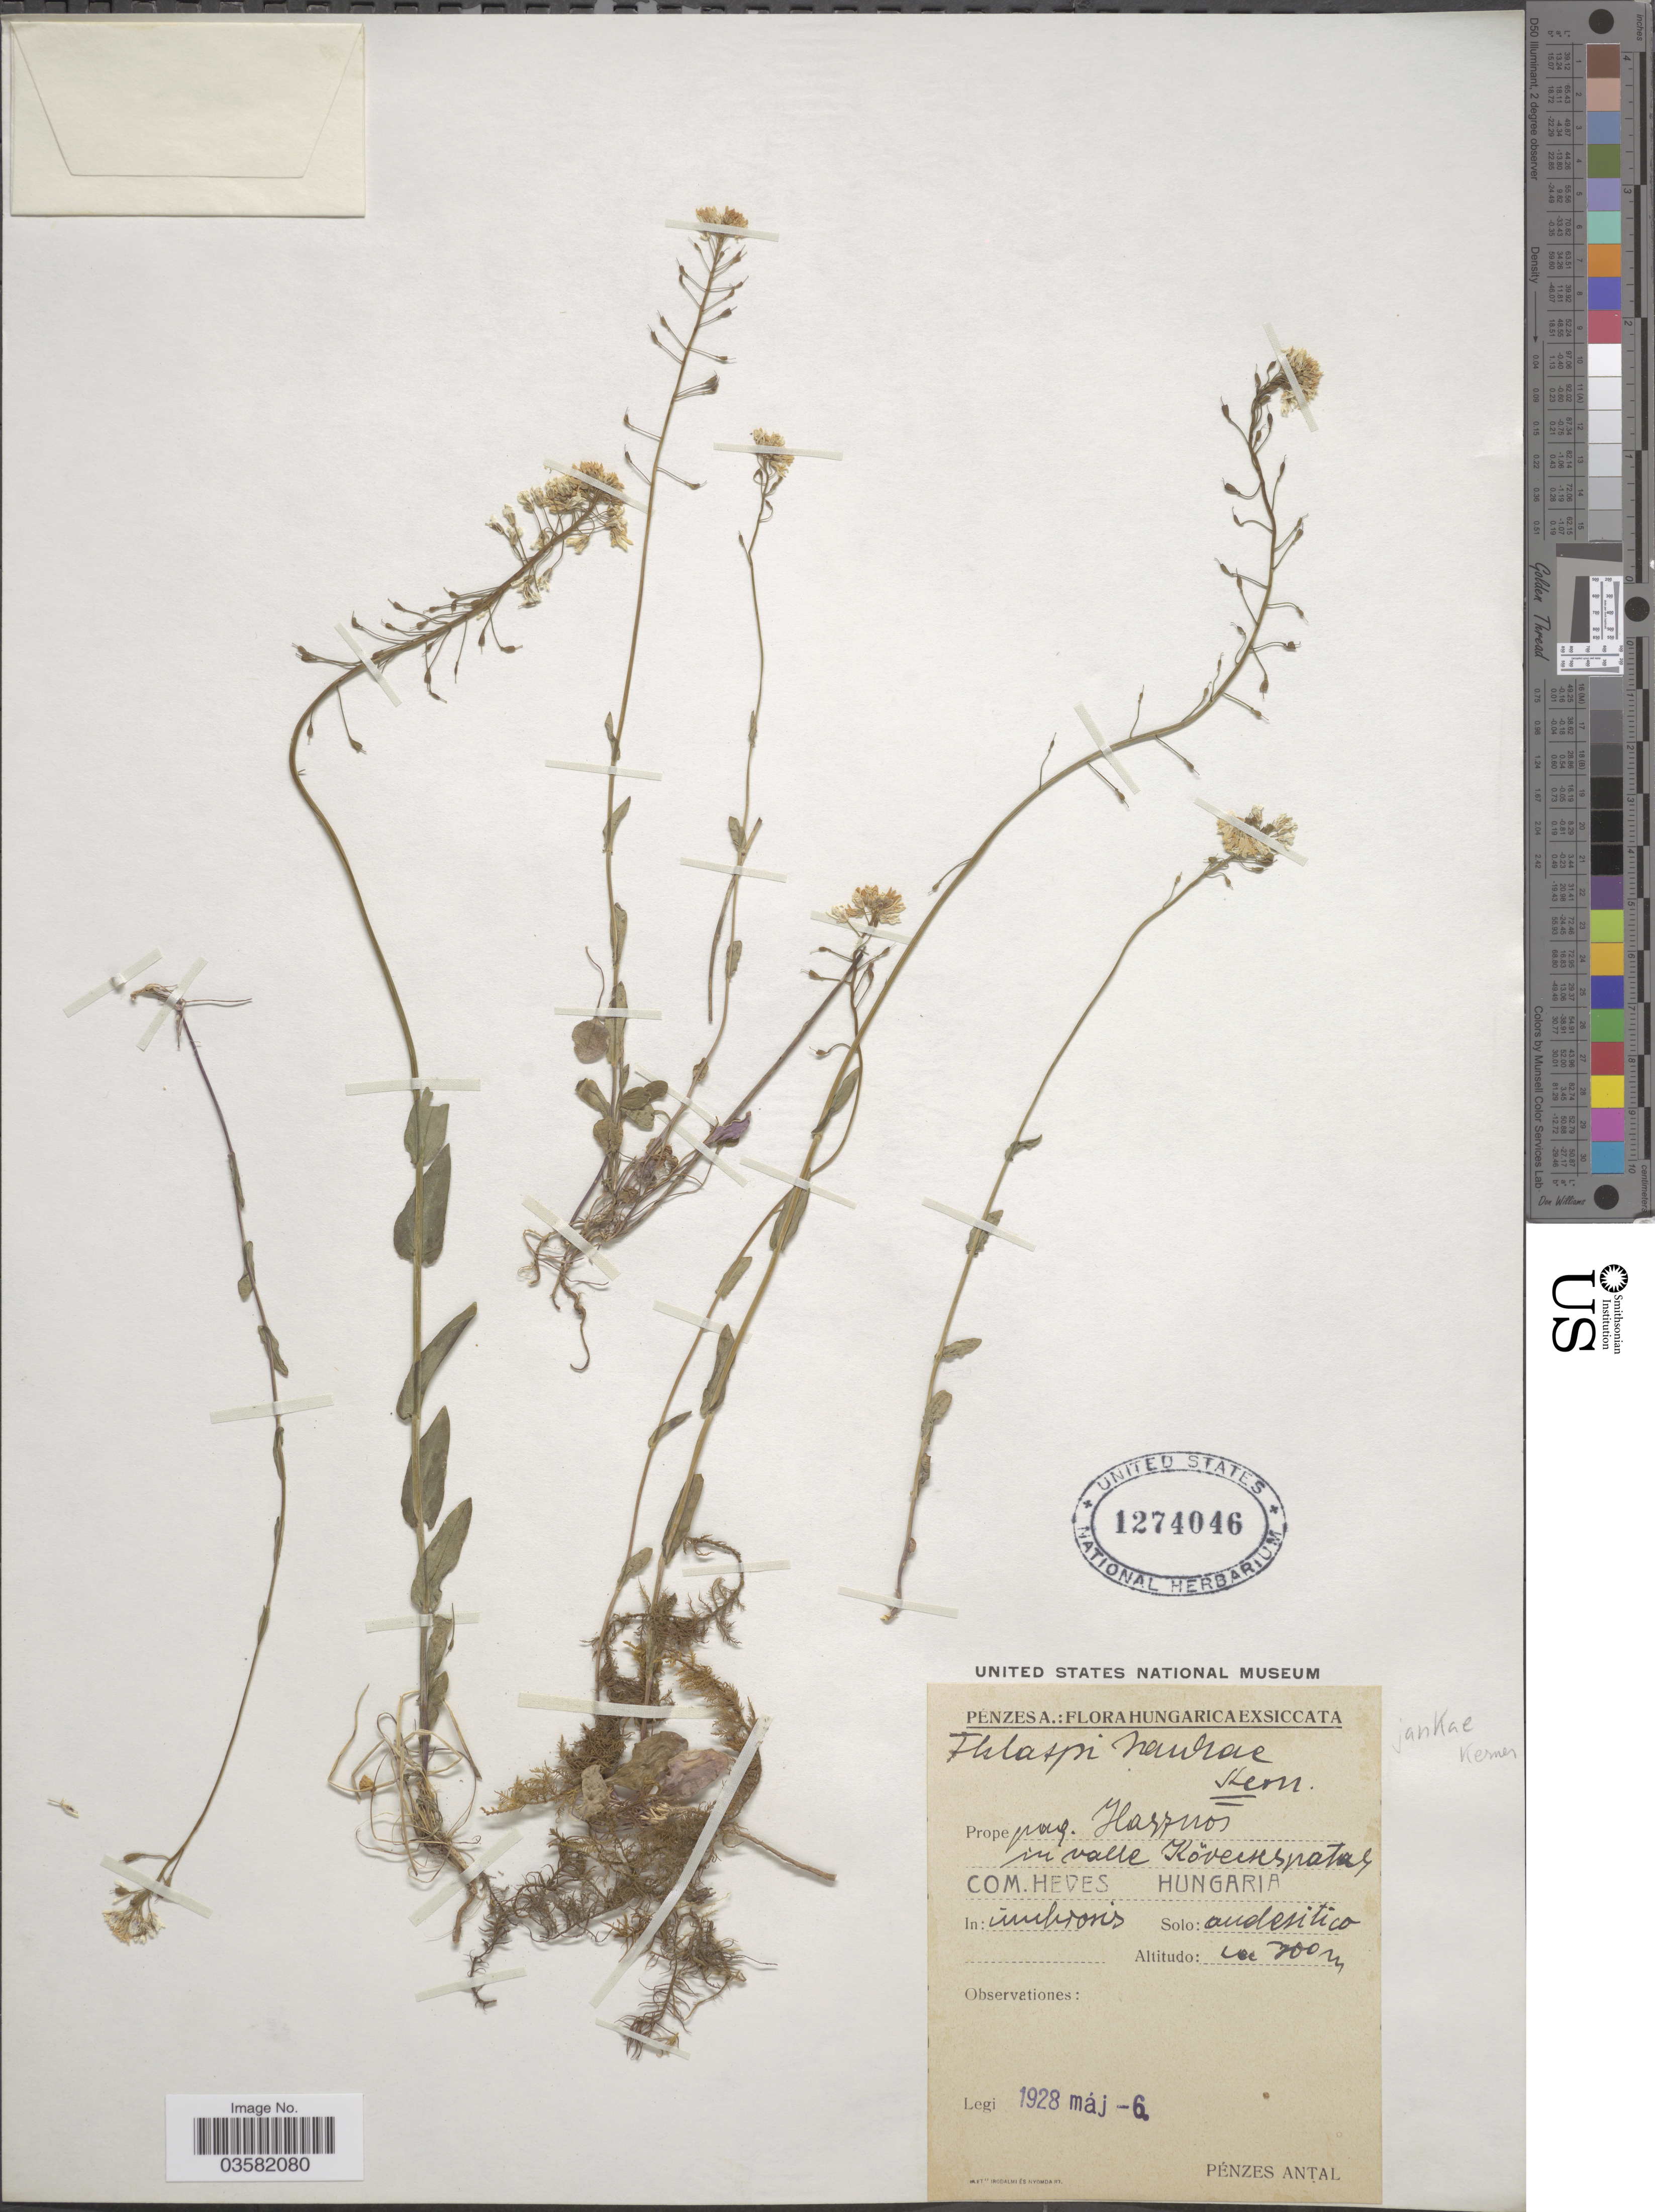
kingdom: Plantae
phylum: Tracheophyta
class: Magnoliopsida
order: Brassicales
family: Brassicaceae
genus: Thlaspi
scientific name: Thlaspi jankae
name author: A. Kern.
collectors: P. Antal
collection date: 1928-05-06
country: Hungary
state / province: Heves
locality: Prope pag. Harznos in valle Köveckspatal. Com. Heves. [interpreted]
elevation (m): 300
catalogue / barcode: US 1274046